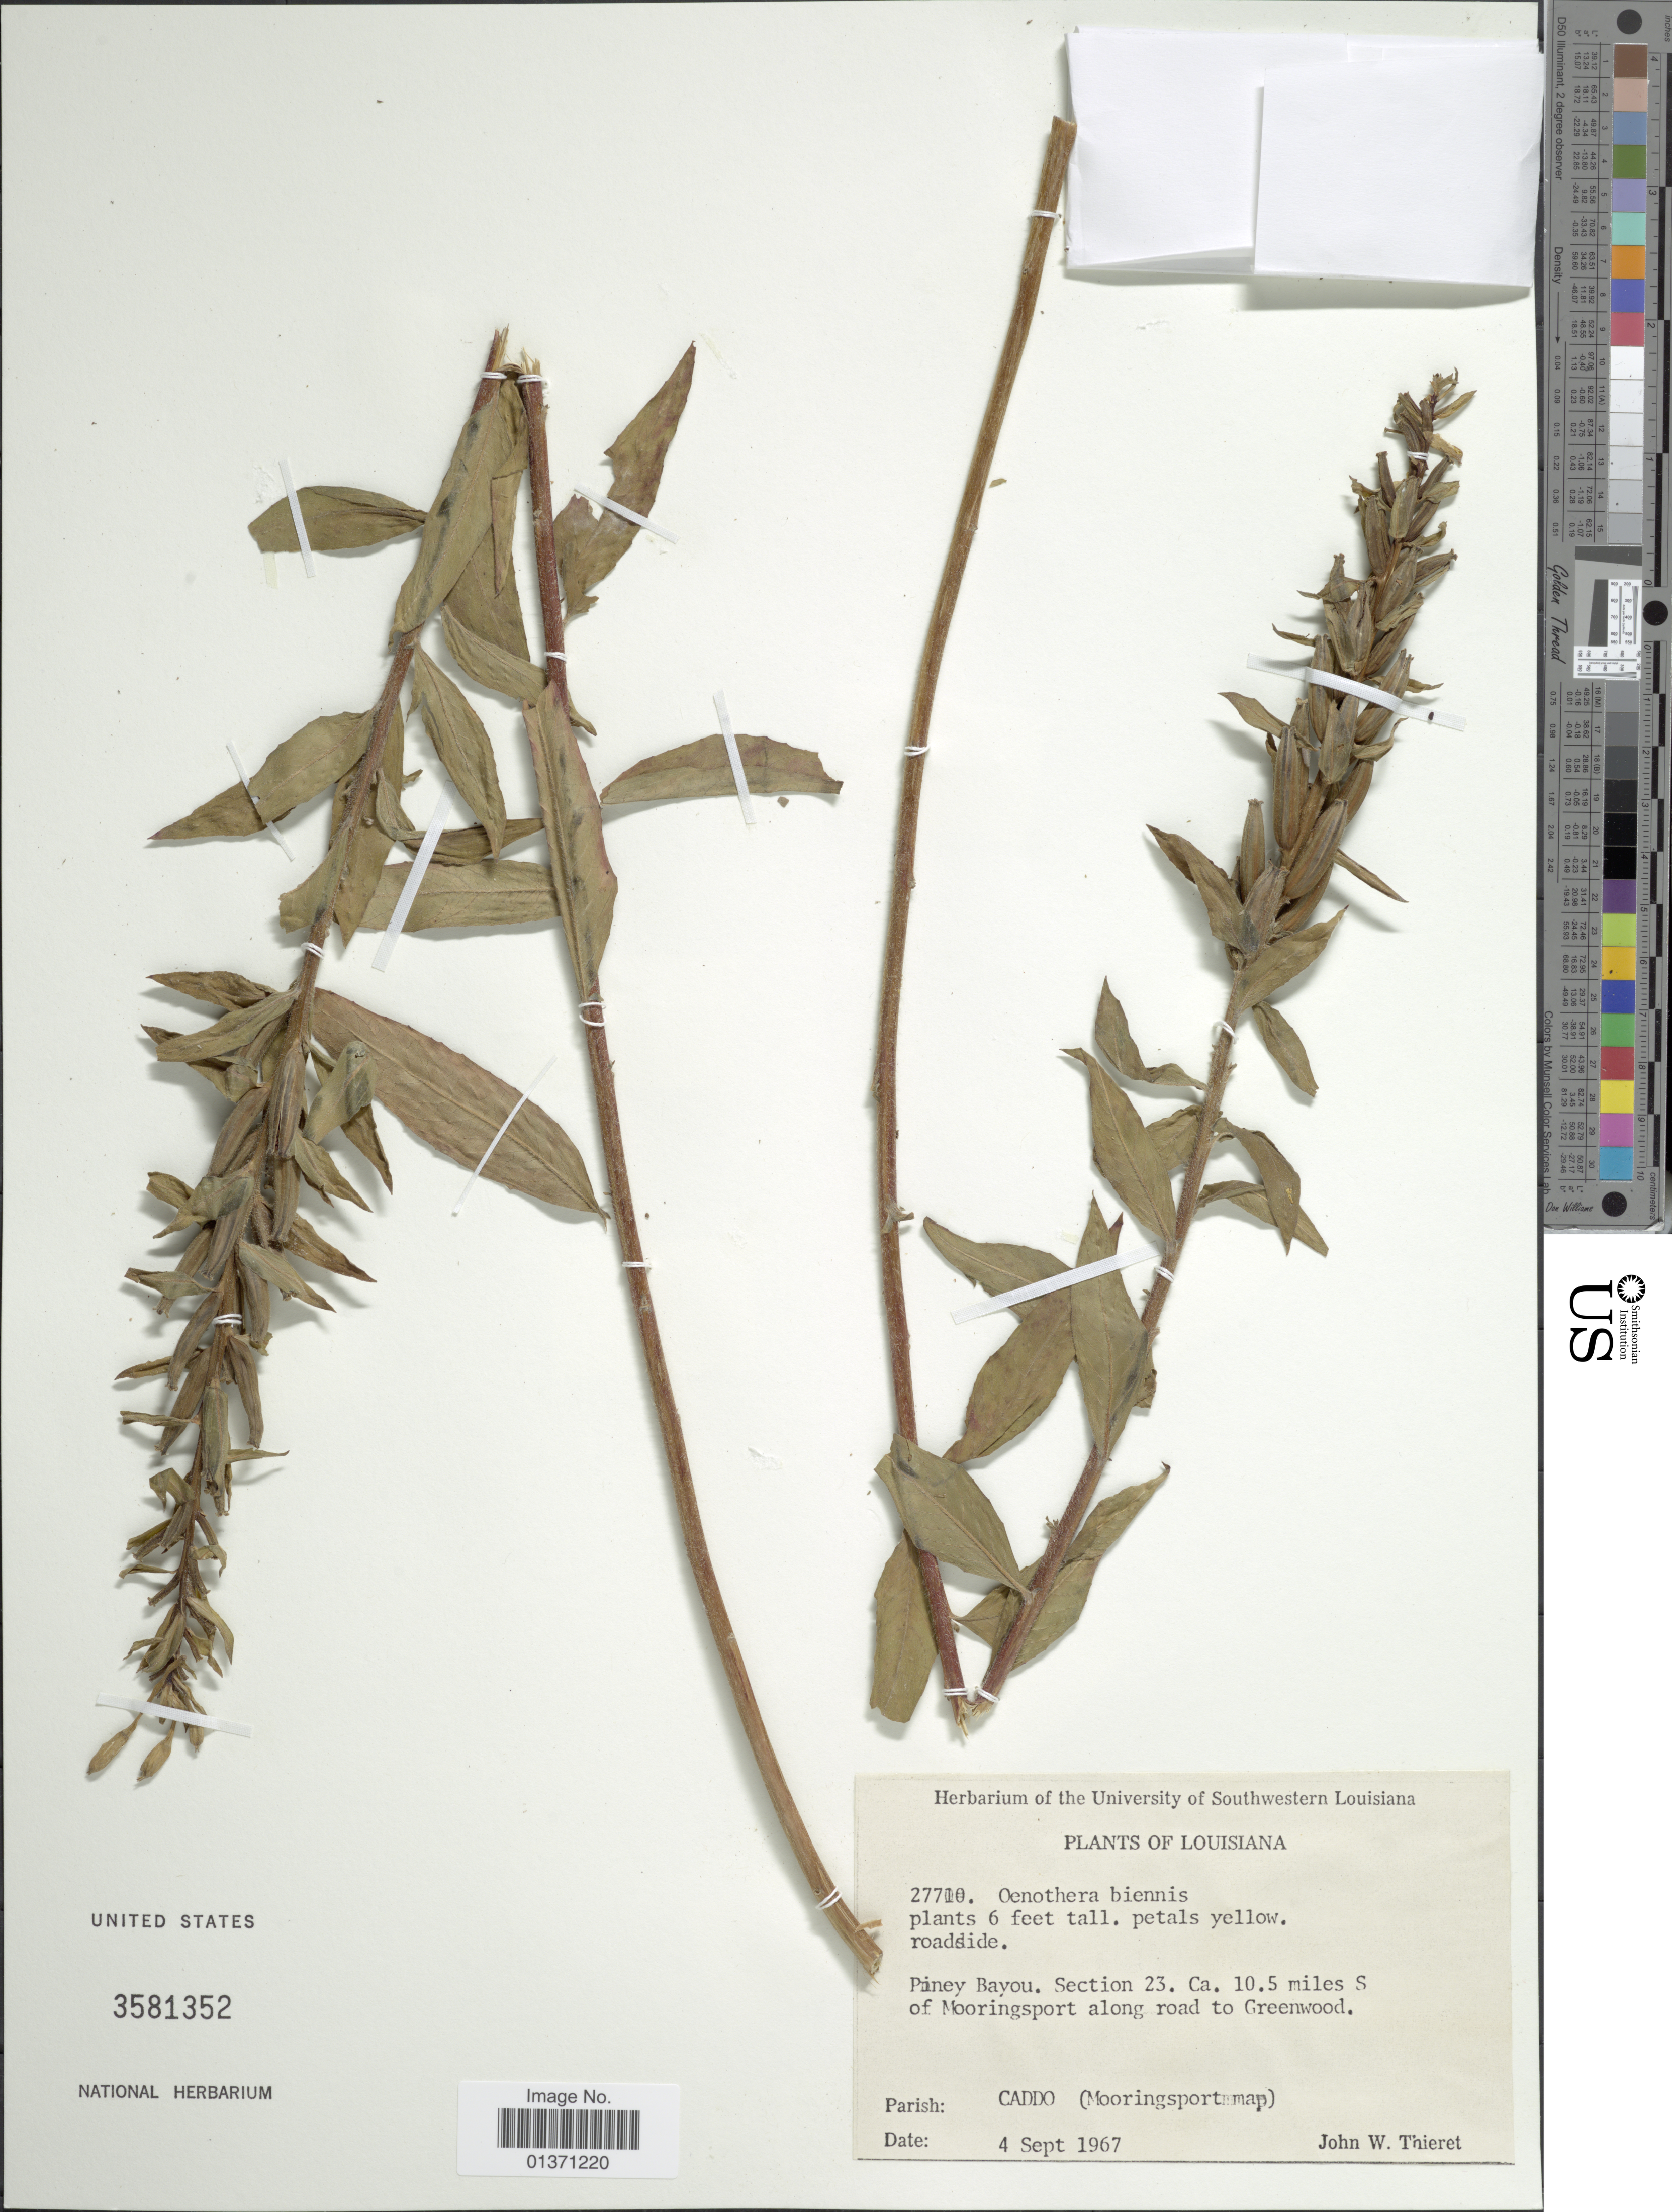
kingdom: Plantae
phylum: Tracheophyta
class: Magnoliopsida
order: Myrtales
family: Onagraceae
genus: Oenothera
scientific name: Oenothera biennis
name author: L.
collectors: J. W. Thieret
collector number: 27710*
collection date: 1967-09-04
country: United States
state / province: Louisiana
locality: Piney Bayou. Section 23. Ca. 10.5 miles S of Nooringsport along road to Greenwood, Parish: Caddo (Mooringsport map)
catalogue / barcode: US 3581352